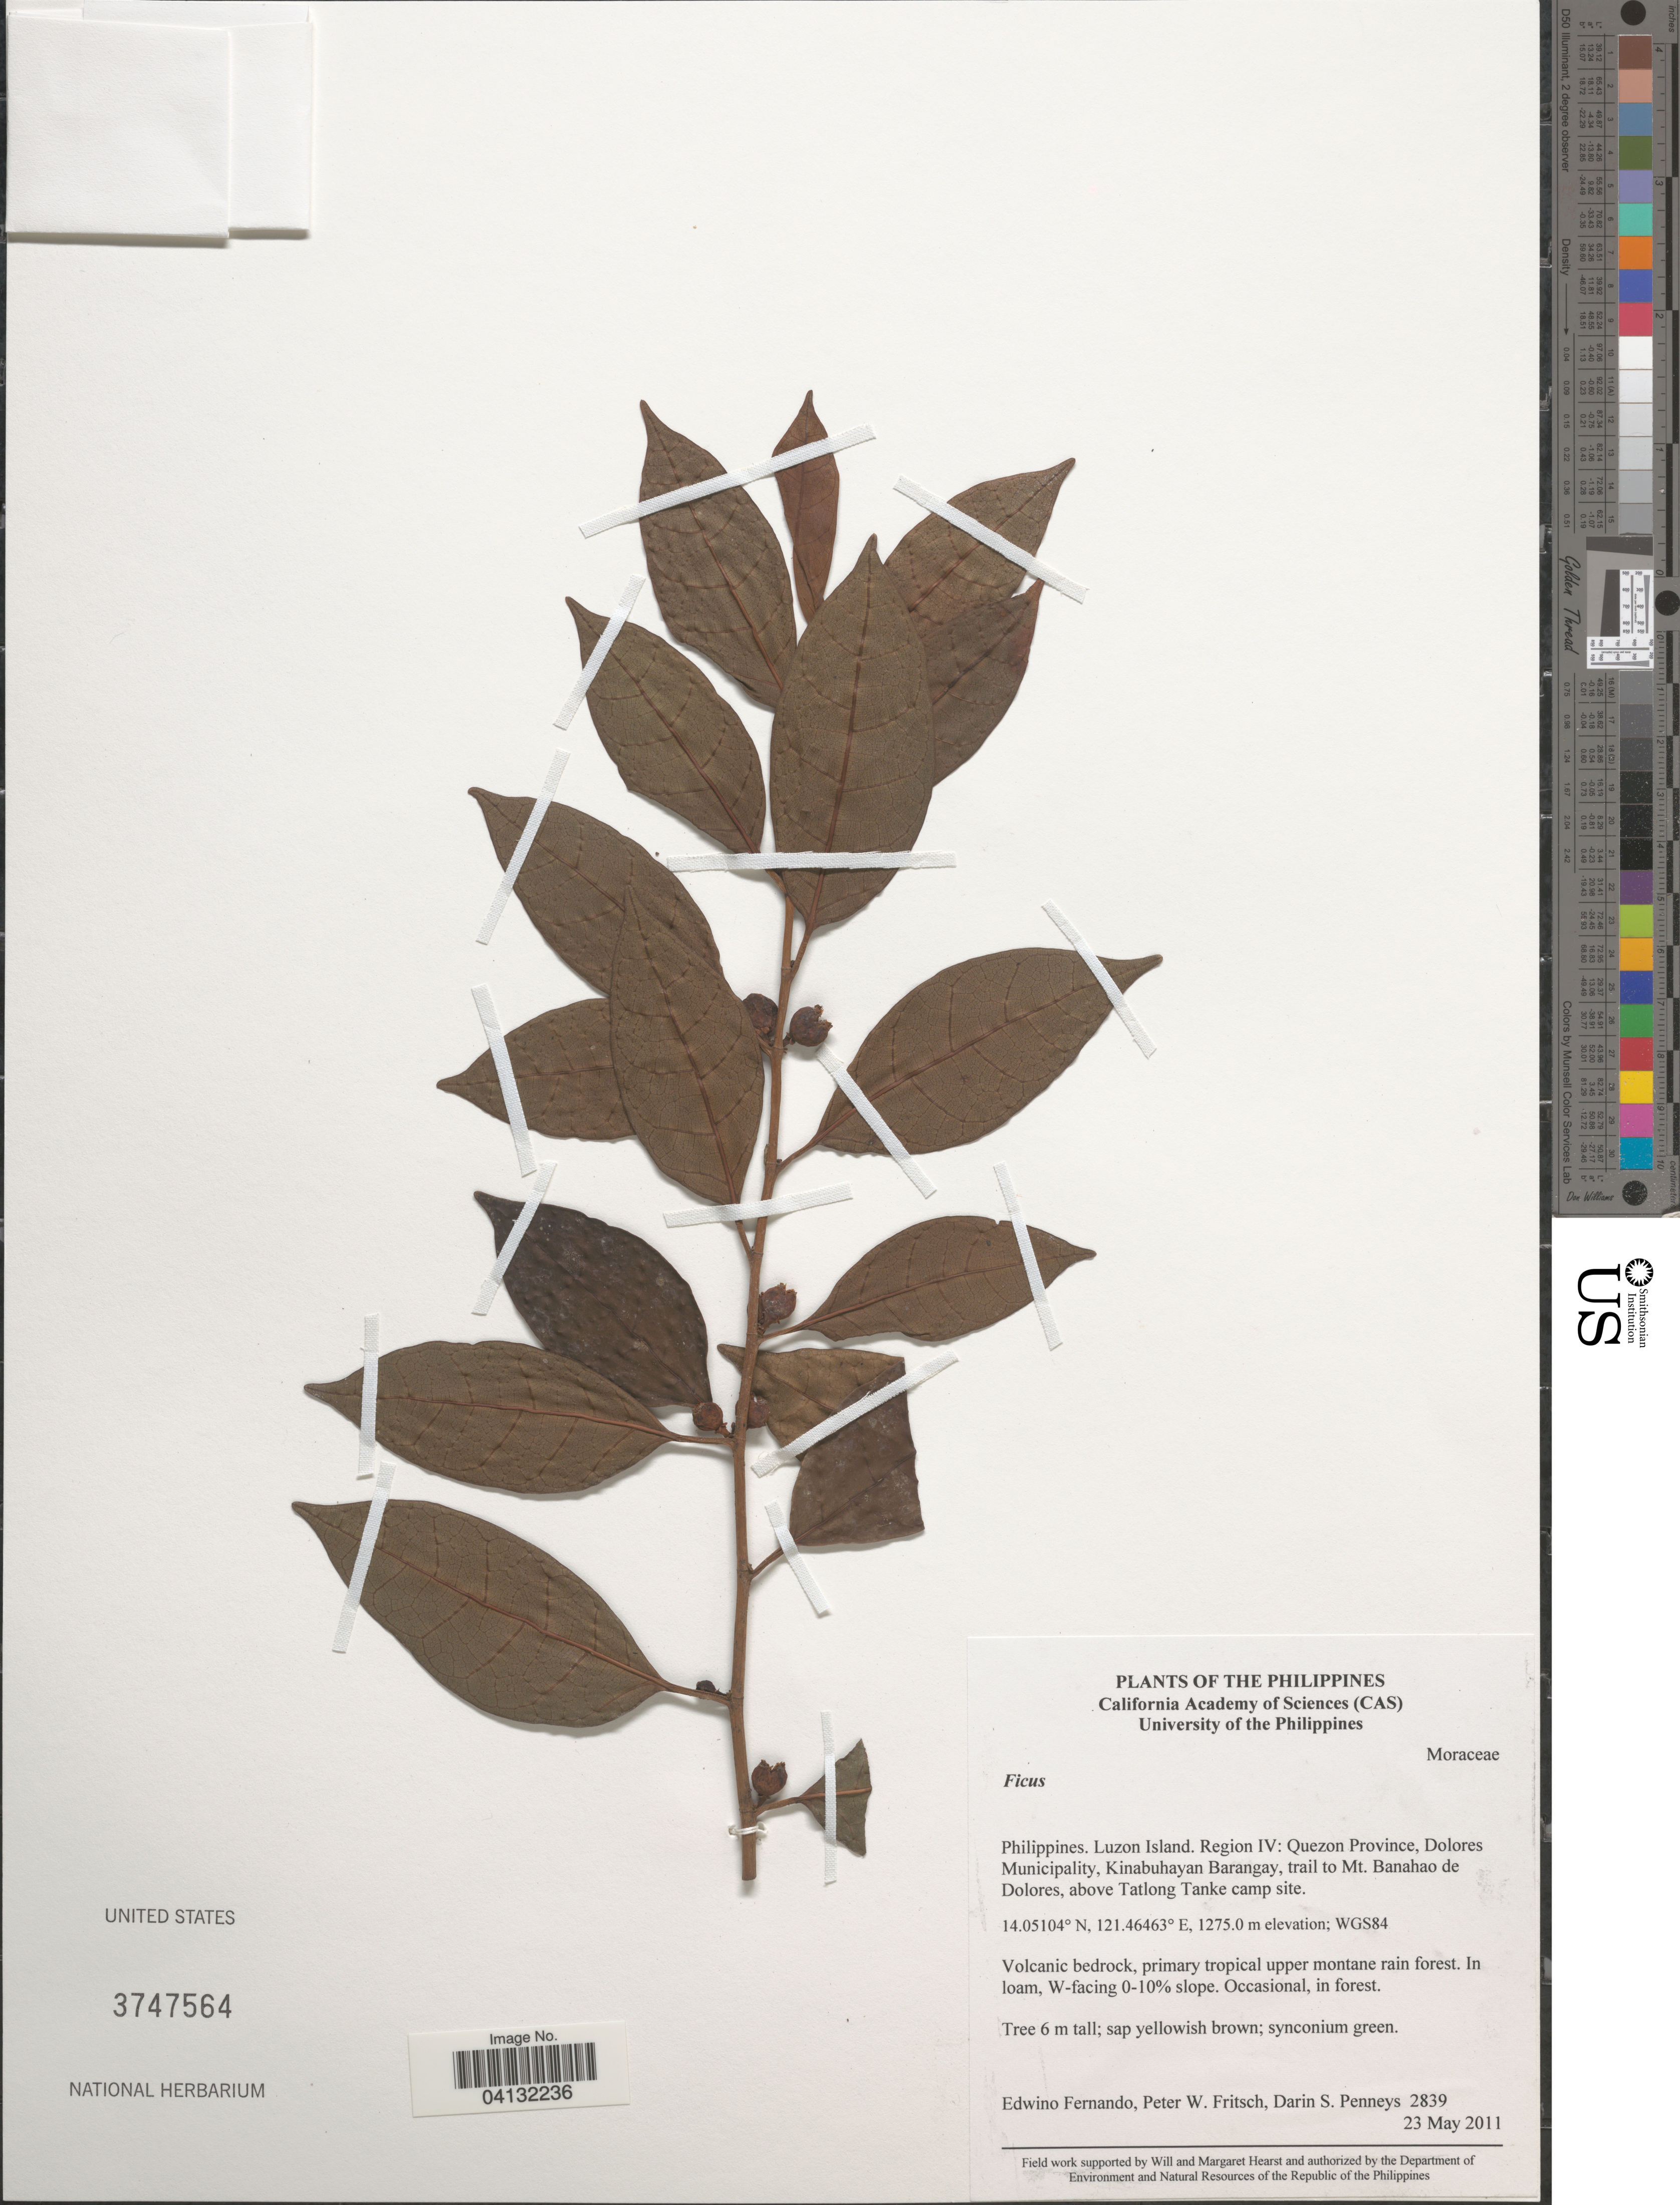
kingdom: Plantae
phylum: Tracheophyta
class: Magnoliopsida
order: Rosales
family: Moraceae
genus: Ficus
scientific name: Ficus sp.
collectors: E. S. Fernando, P. W. Fritsch & D. S. Penneys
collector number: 2839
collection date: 2011-05-23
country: Philippines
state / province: Calabarzon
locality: Luzon Island. Region IV: Quezon Province, Dolores Municipality, Kinabuhayan Barangay, trail to Mt. Banahao de Dolores, above Tatlong Tanke camp site. WGS84. W-facing 0-10% slope.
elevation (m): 1275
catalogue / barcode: US 3747564